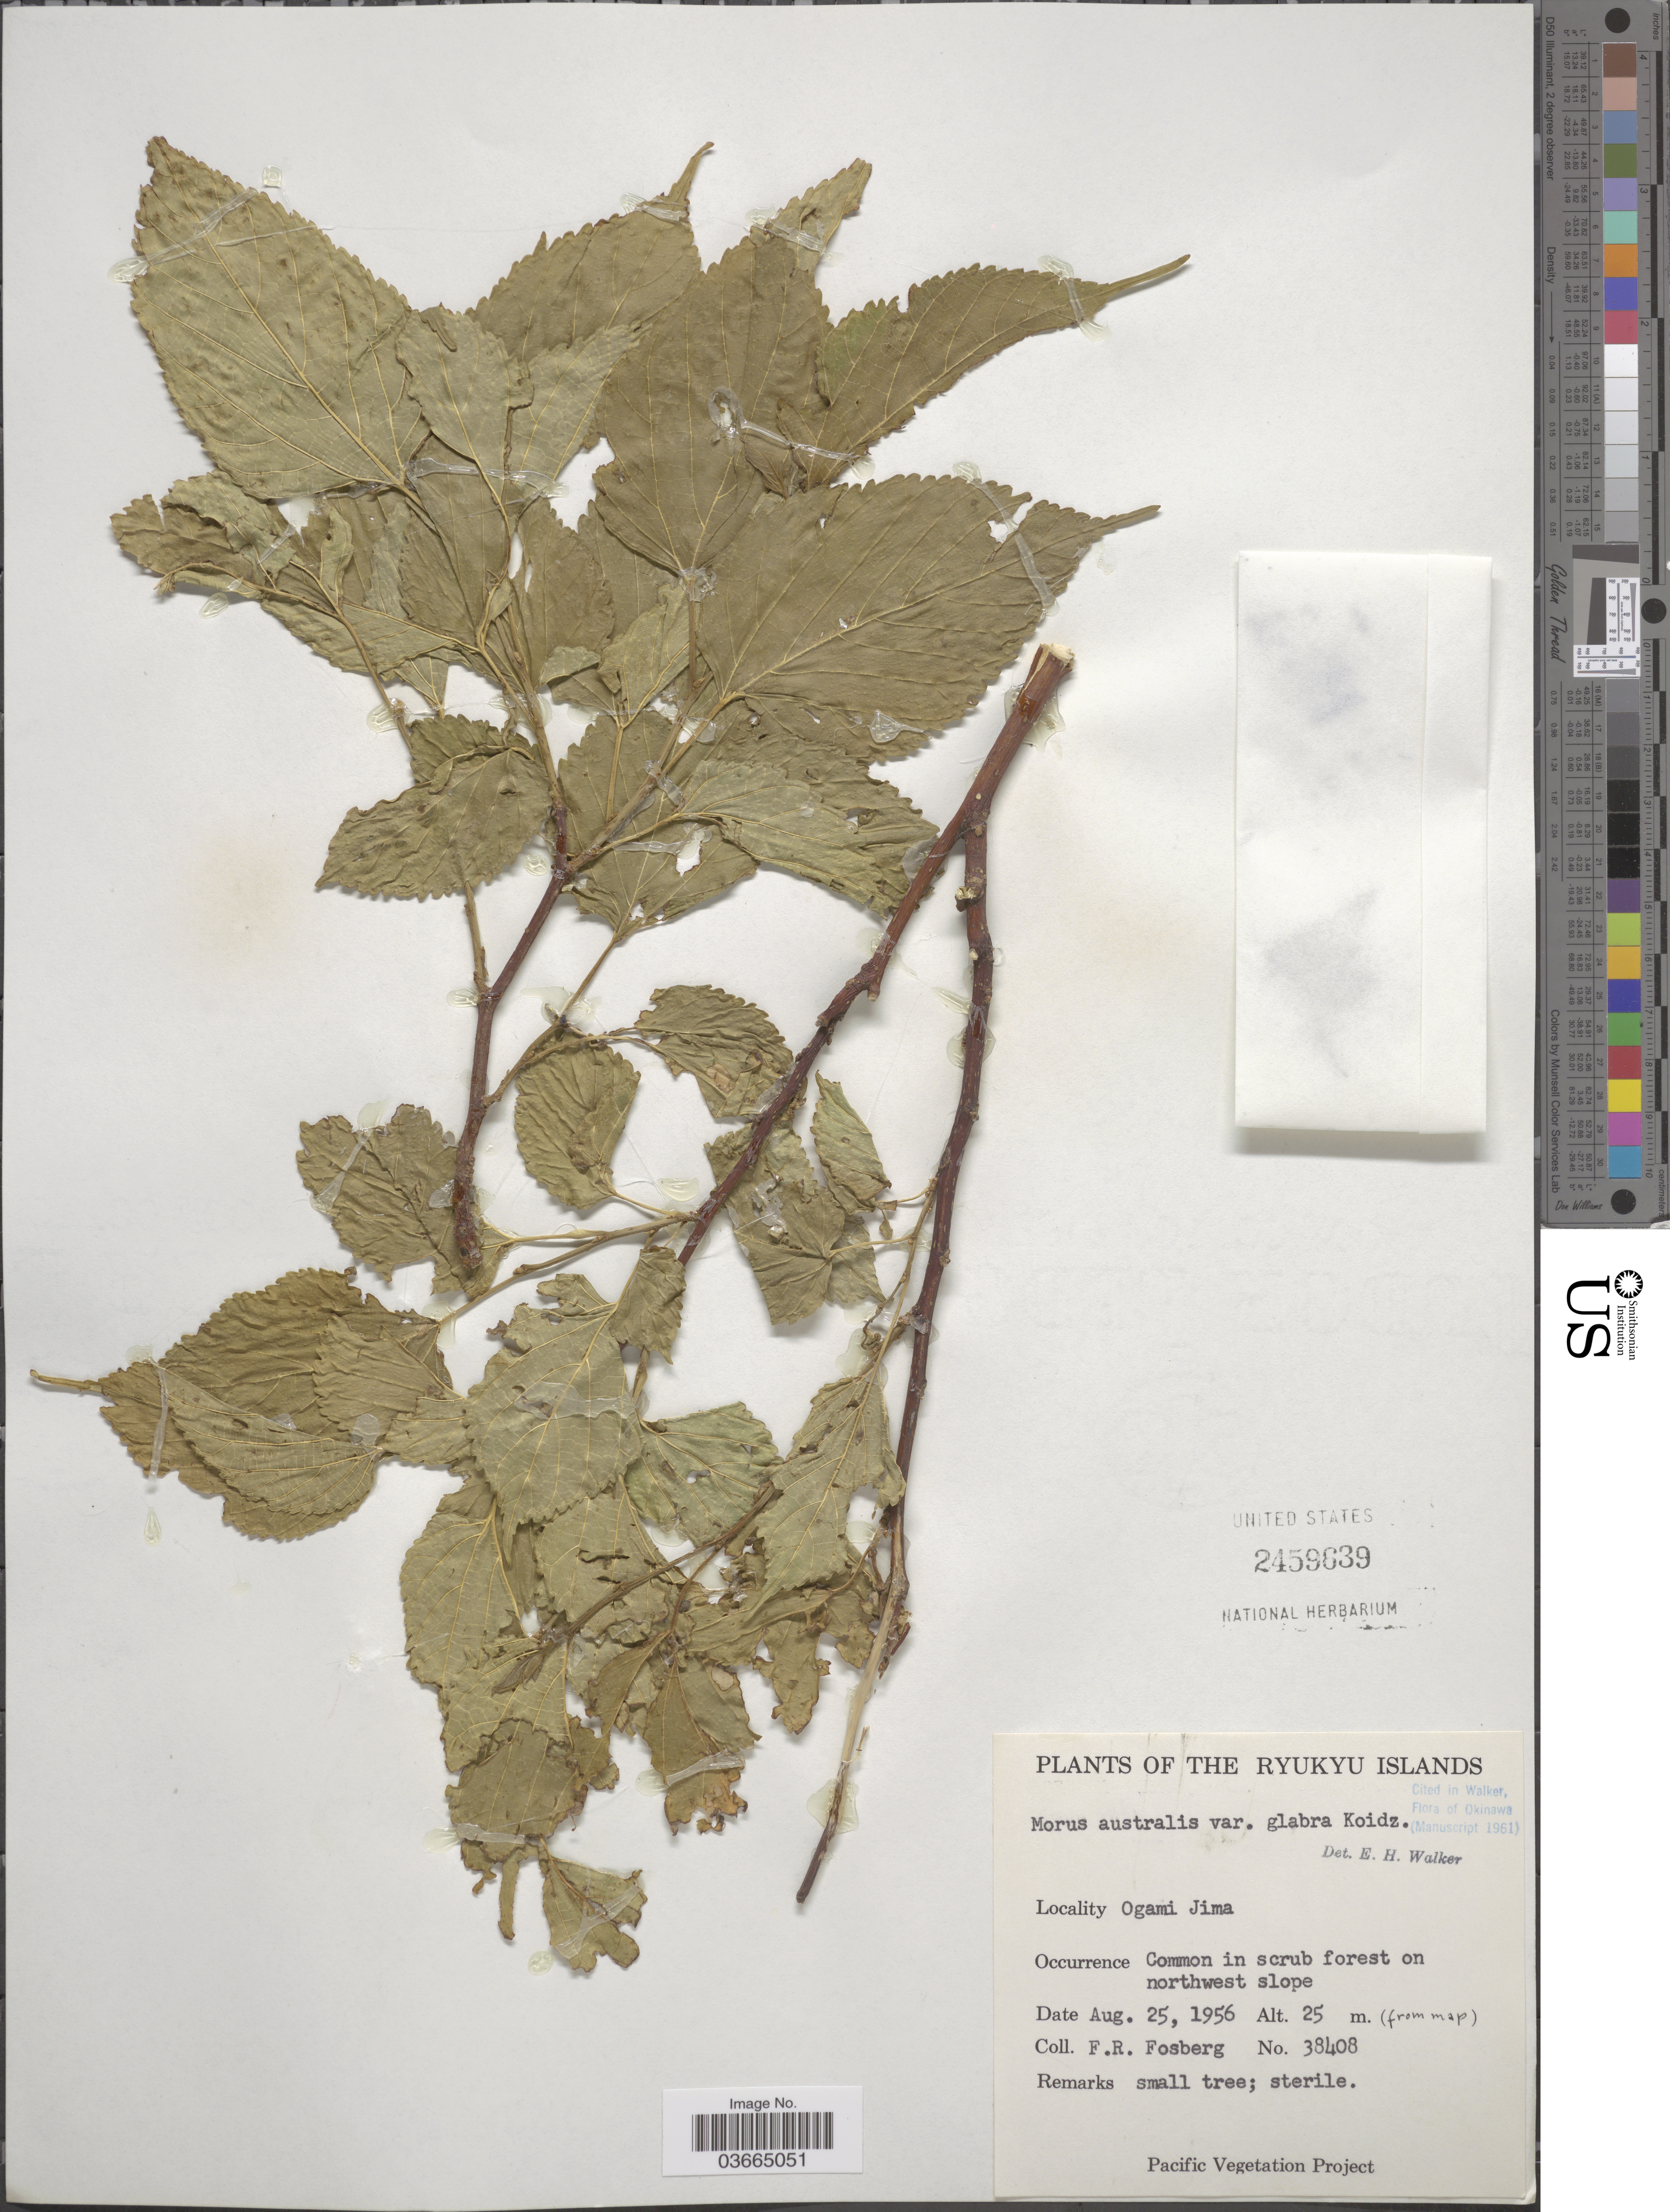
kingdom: Plantae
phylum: Tracheophyta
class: Magnoliopsida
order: Rosales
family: Moraceae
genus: Morus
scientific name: Morus australis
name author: Poir.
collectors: F. R. Fosberg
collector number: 38408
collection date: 1956-08-25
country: Japan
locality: The Ryukyu Islands. Ogami Jima. On northwestern slope.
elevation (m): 25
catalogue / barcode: US 2459639